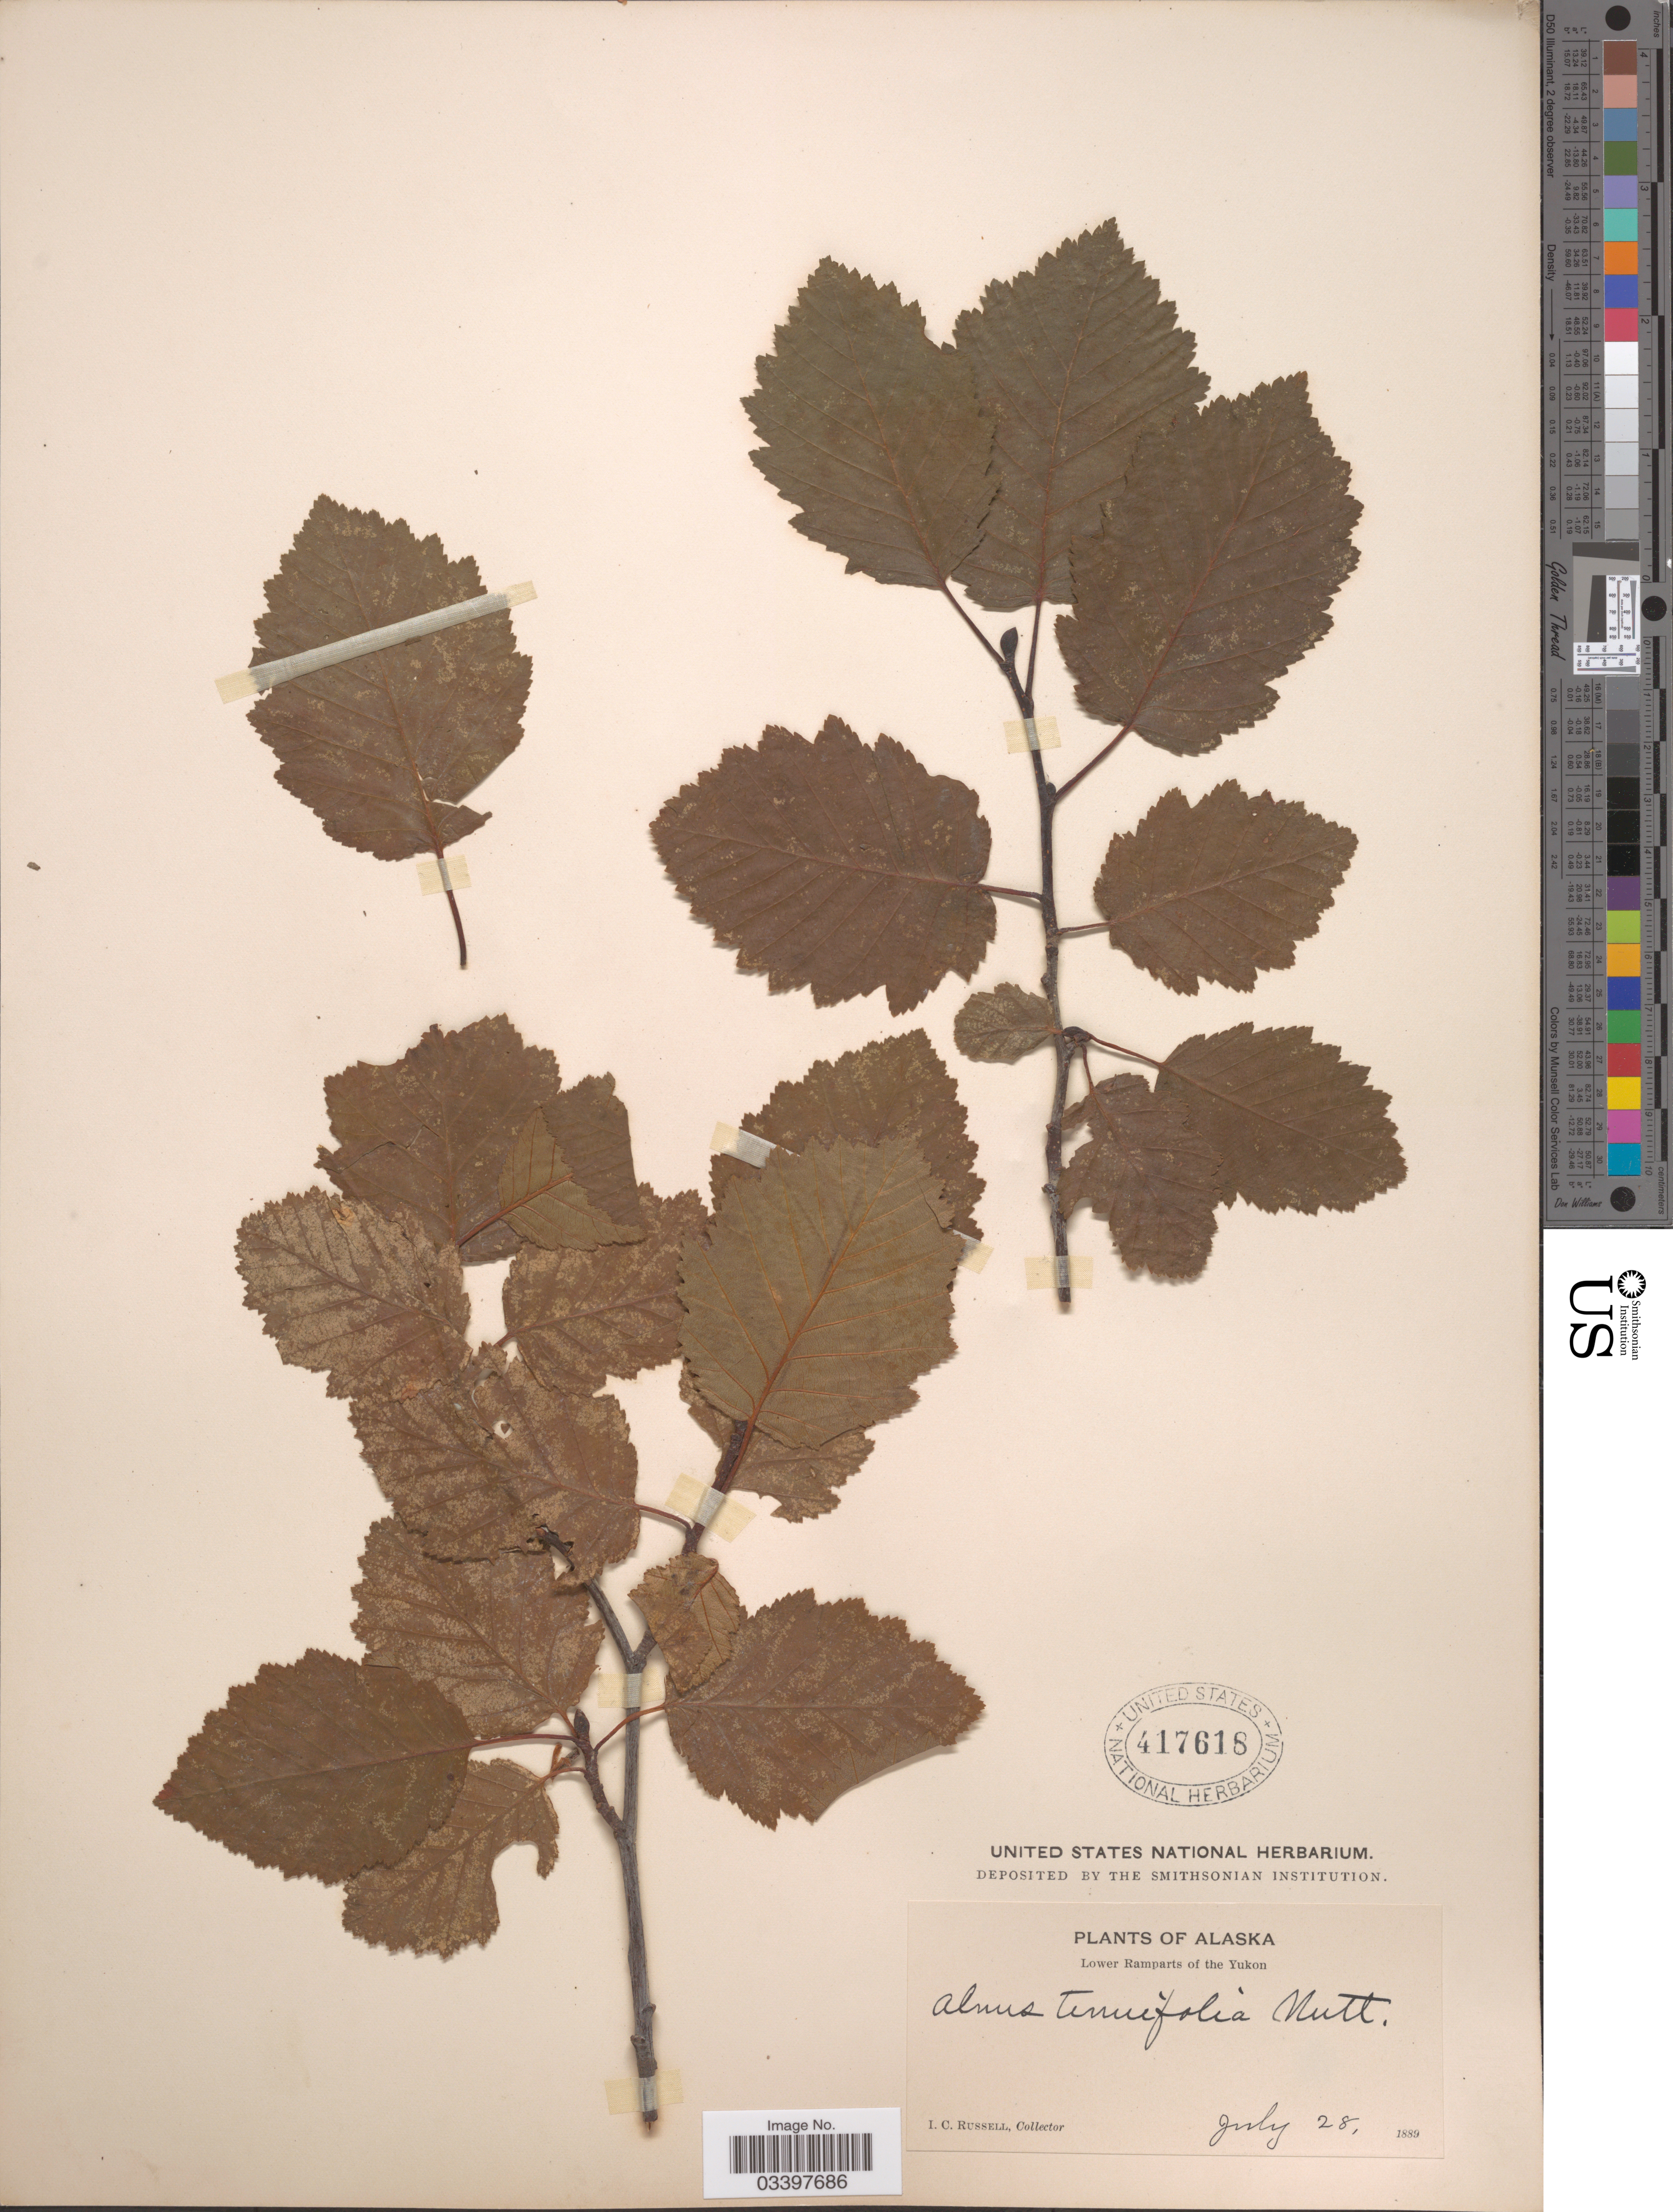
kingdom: Plantae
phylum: Tracheophyta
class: Magnoliopsida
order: Fagales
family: Betulaceae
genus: Alnus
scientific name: Alnus incana subsp. rugosa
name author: (Du Roi) R.T. Clausen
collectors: I. C. Russell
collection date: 1889-07-28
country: United States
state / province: Alaska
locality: Lower Ramparts of the Yukon.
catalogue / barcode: US 417618